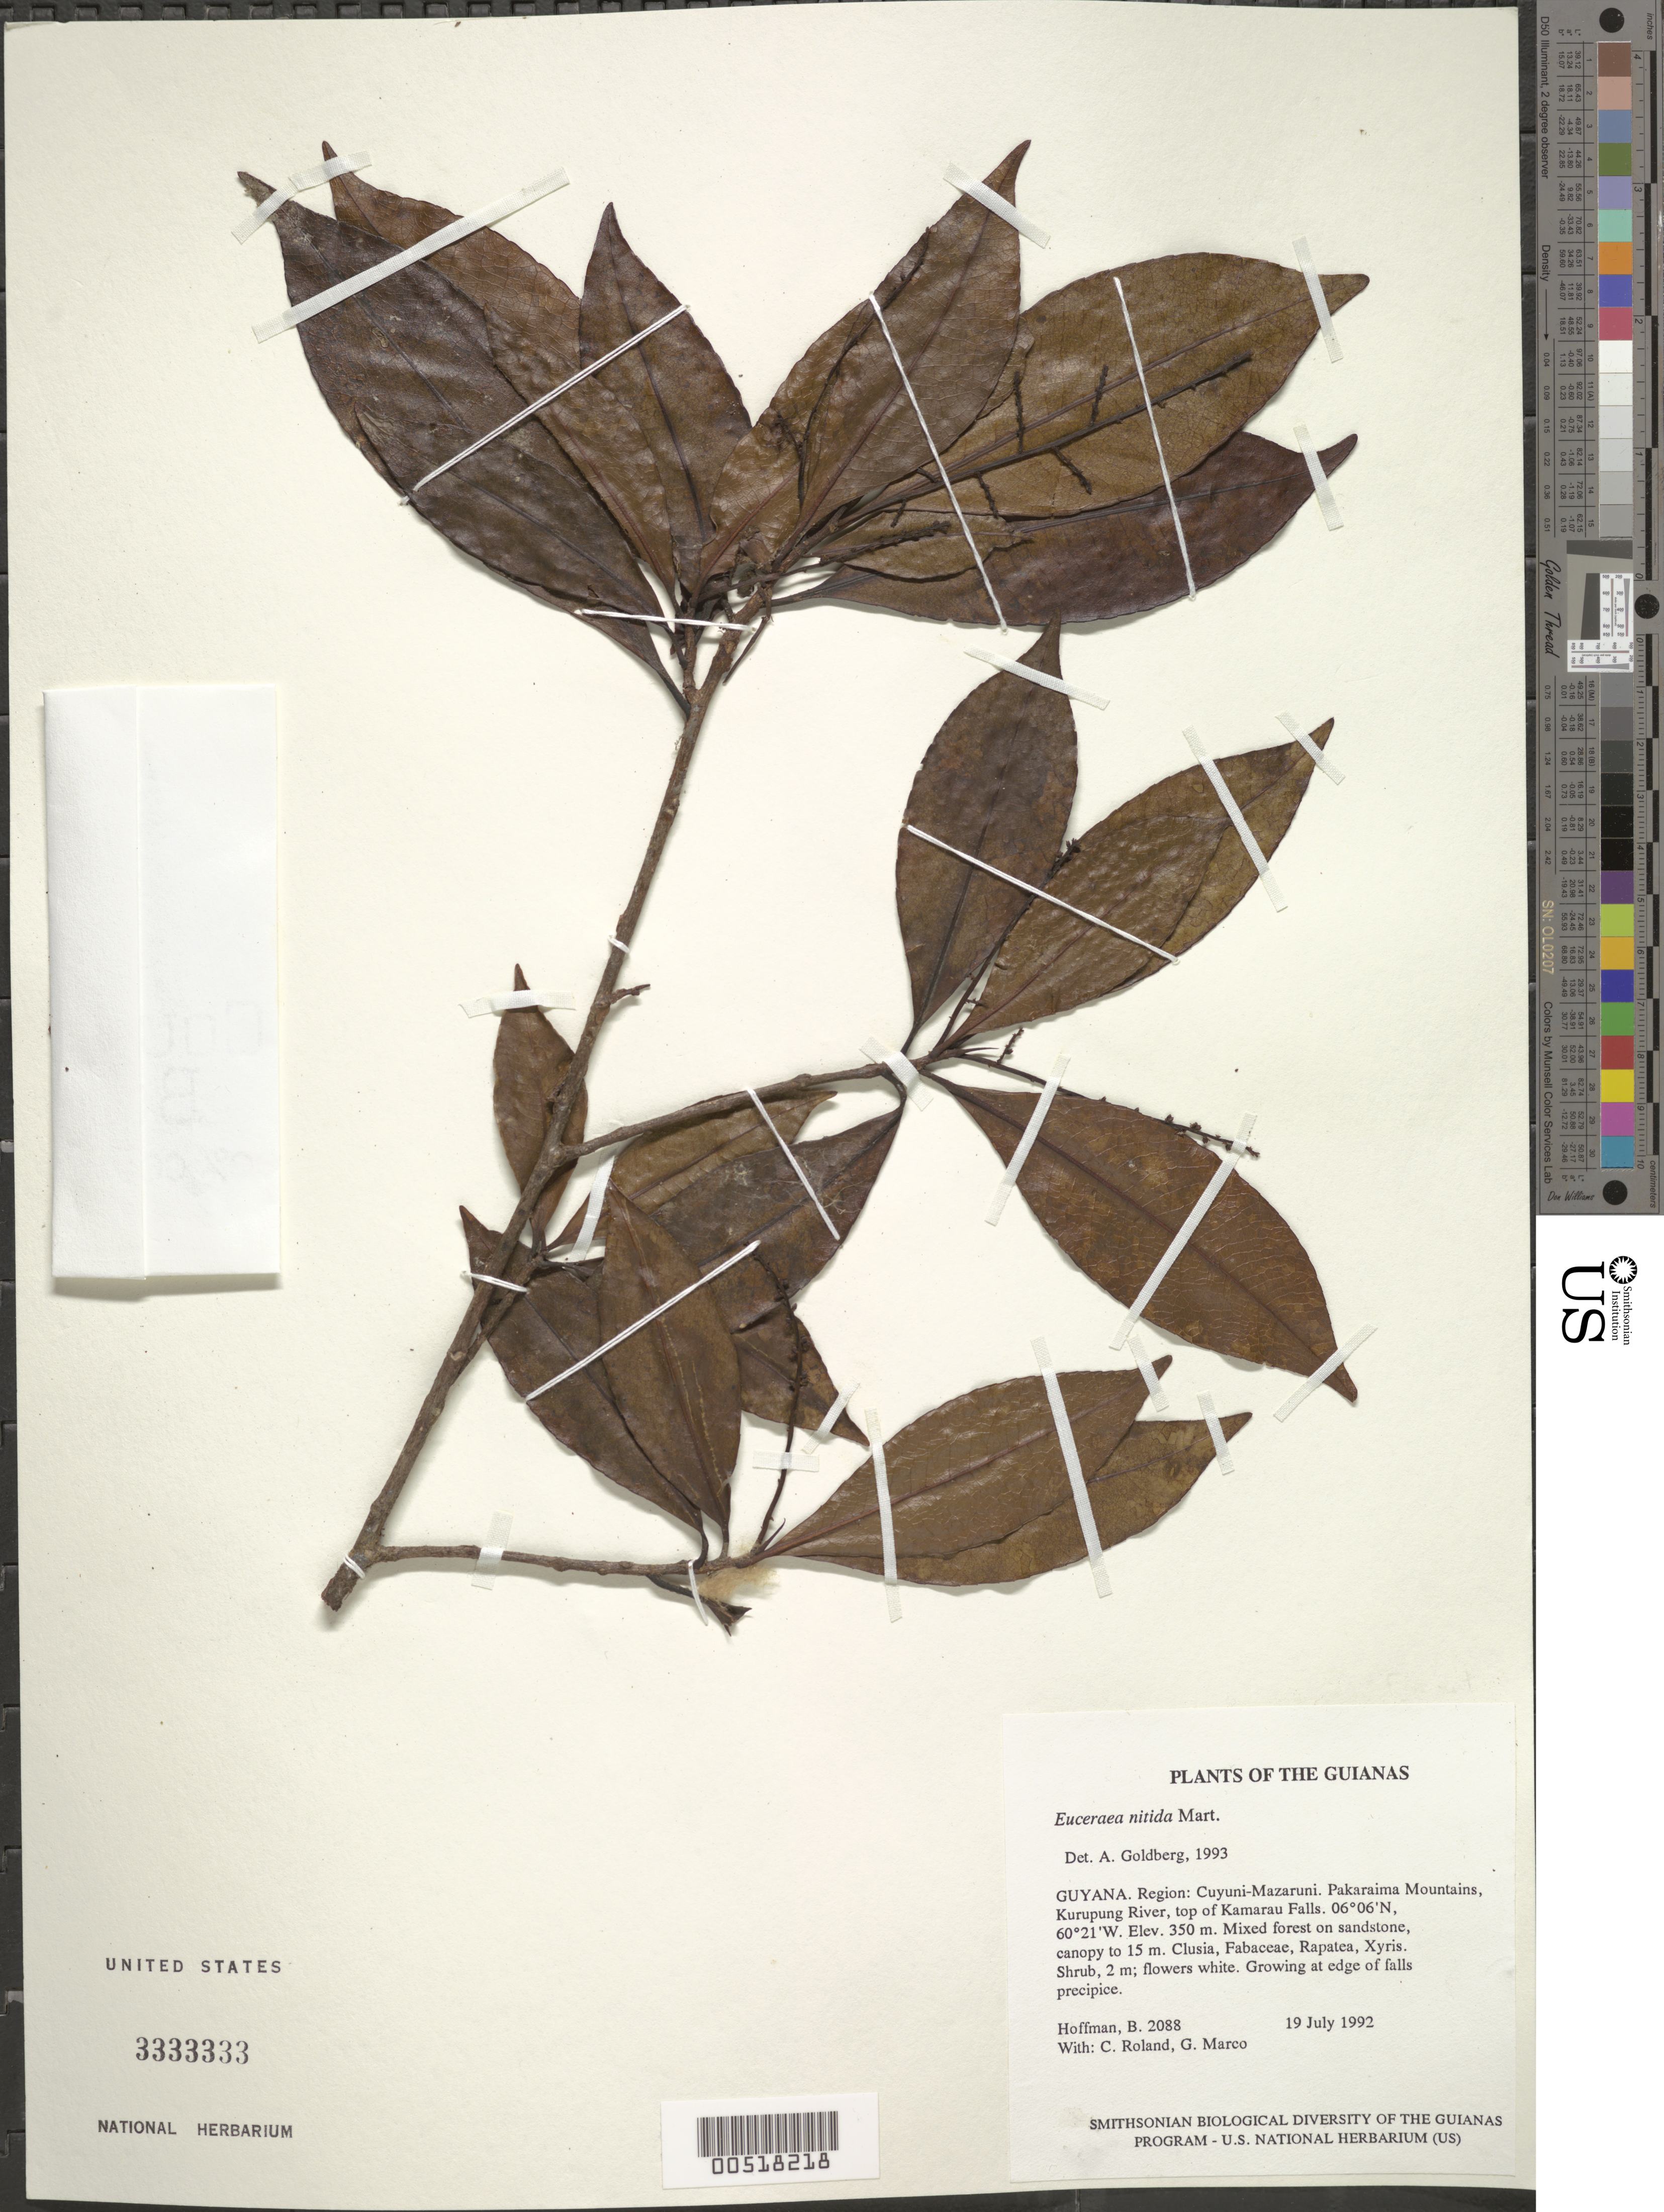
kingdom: Plantae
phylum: Tracheophyta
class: Magnoliopsida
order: Malpighiales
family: Salicaceae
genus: Casearia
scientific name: Casearia euceraea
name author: Mestier et al.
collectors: B. Hoffman, C. Roland & G. Marco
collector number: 2088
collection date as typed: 19 July 1992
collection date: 1992-07-19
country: Guyana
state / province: Cuyuni-Mazaruni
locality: Pakaraima Mountains, Kurupung River, top of Kumarau Falls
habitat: Mixed forest on sandstone, canopy to 15 m. Clusia, Fabaceae, Rapatea, Xyris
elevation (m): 350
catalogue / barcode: US 3333333